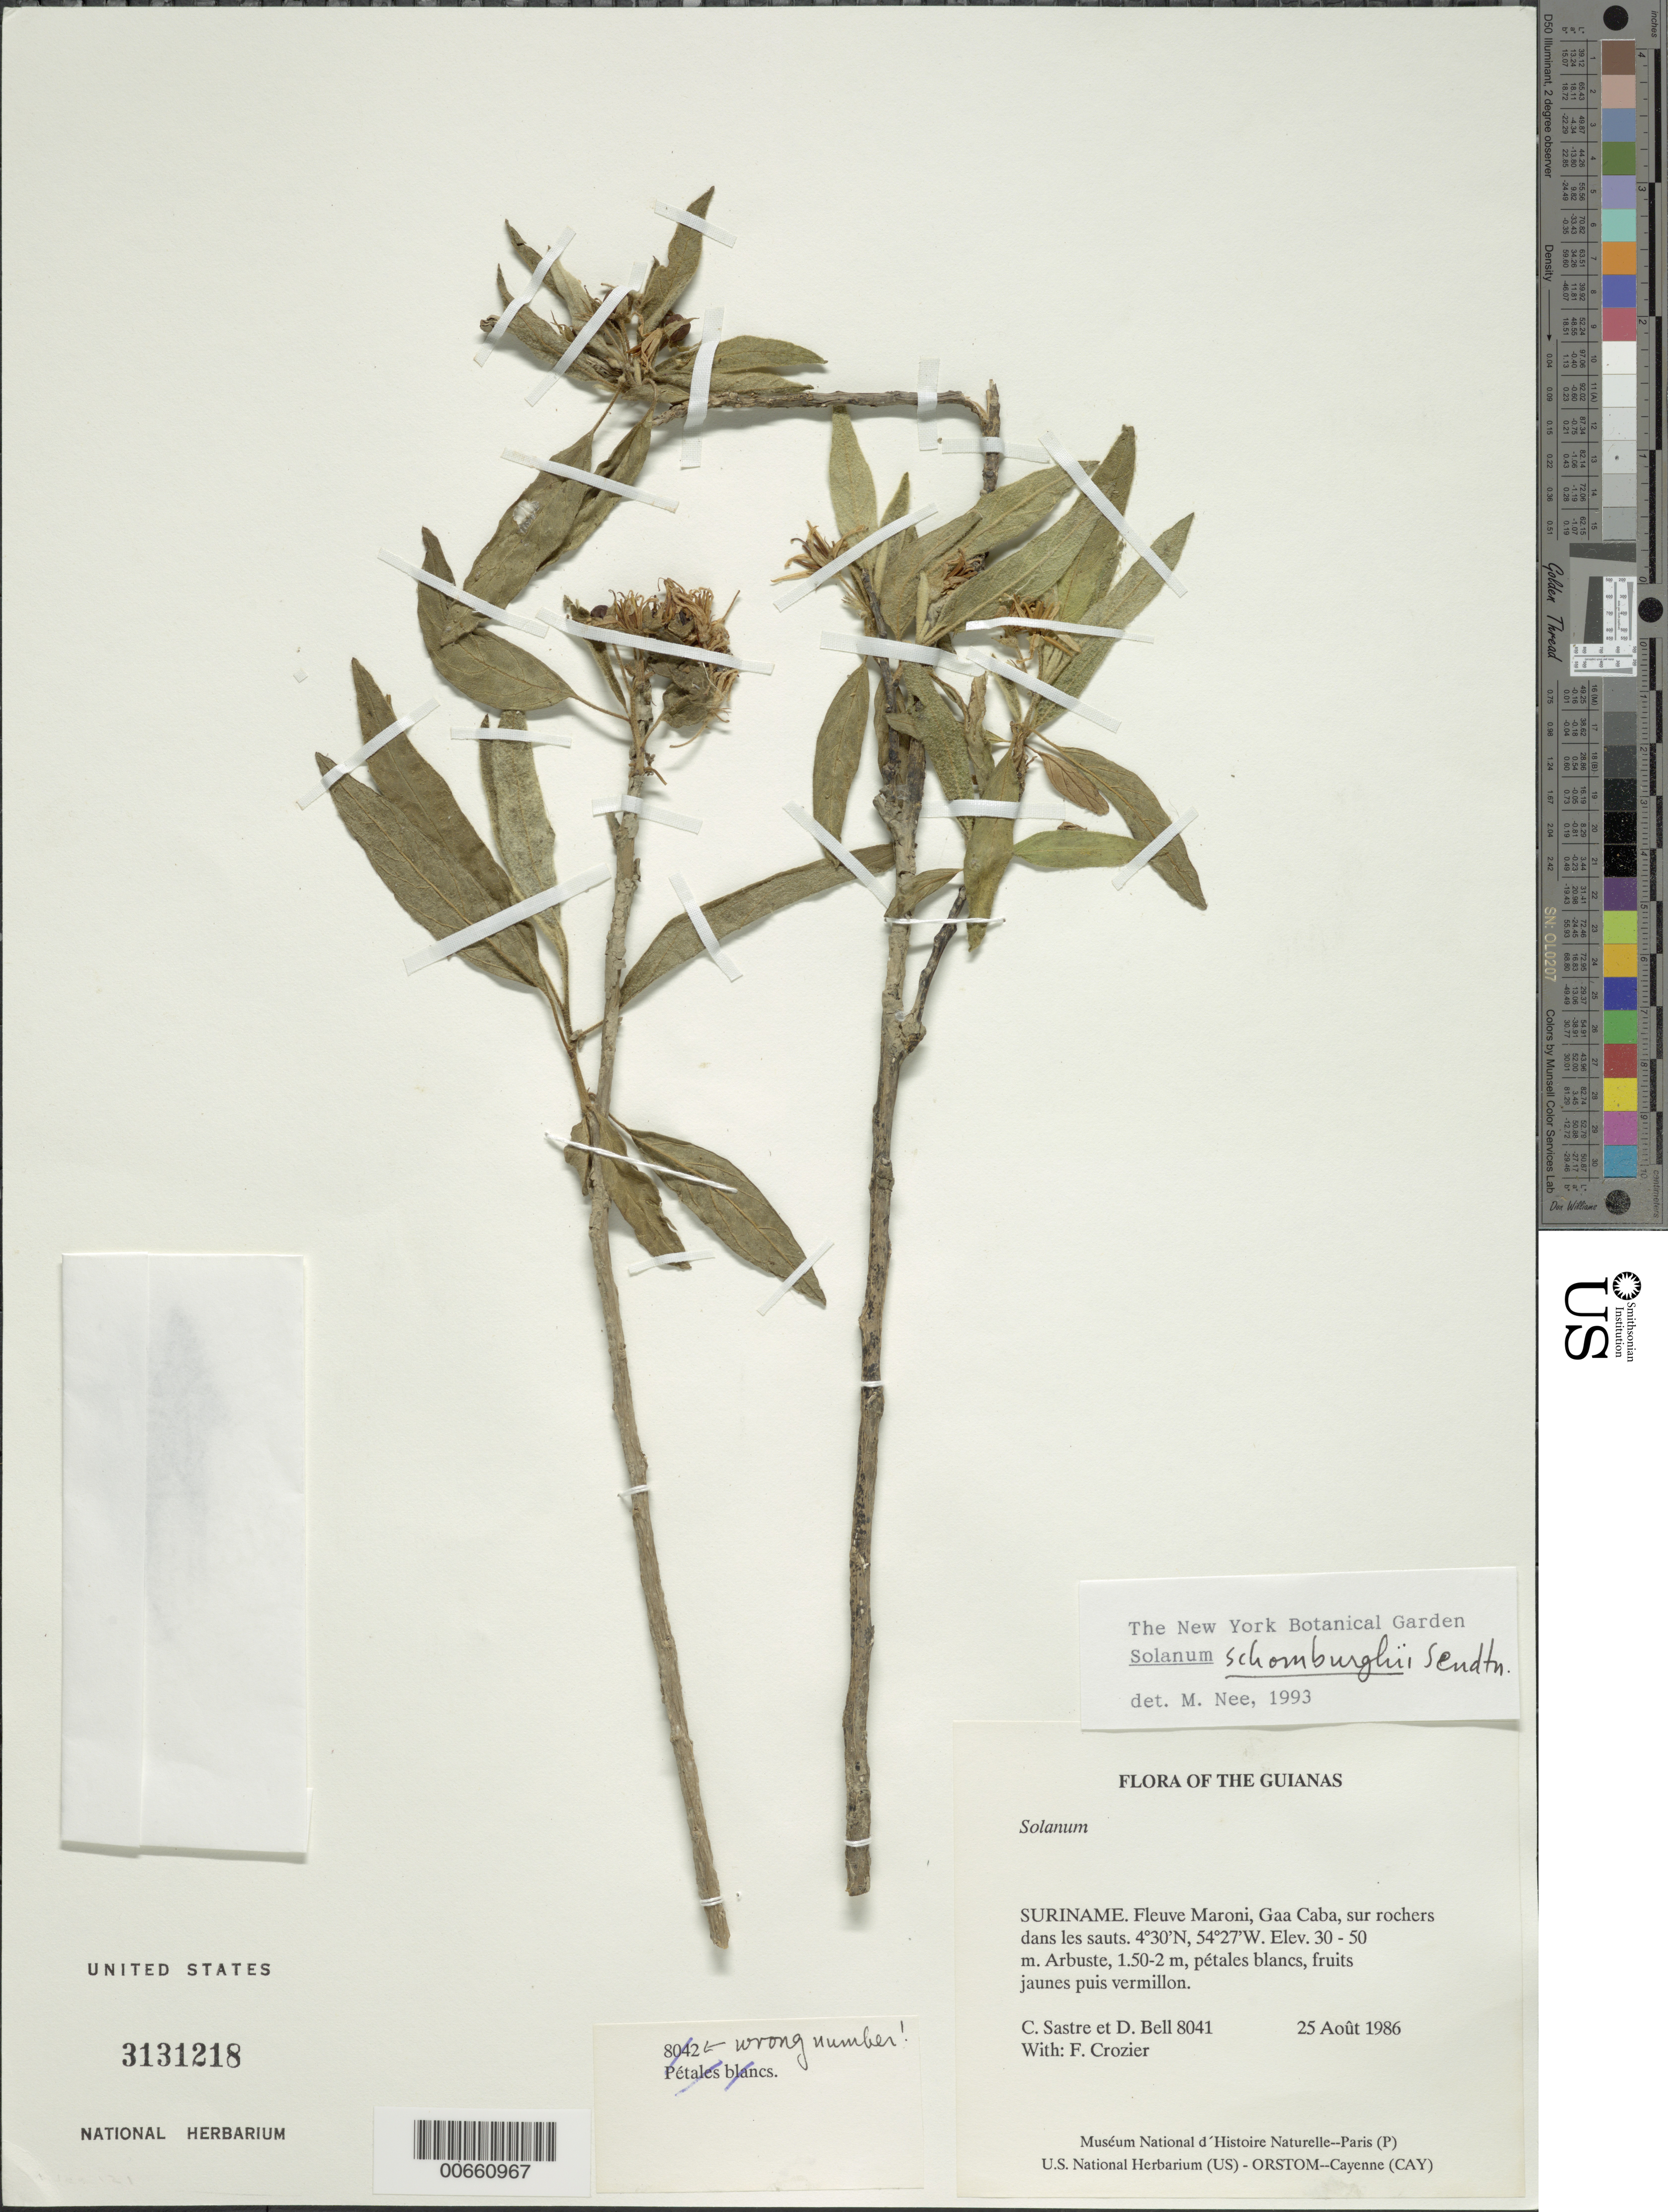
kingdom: Plantae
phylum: Tracheophyta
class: Magnoliopsida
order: Solanales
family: Solanaceae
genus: Solanum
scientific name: Solanum schomburghii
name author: Sendtn.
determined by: Nee, Michael H.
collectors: C. H. L. Sastre, D. Crozier & F. Bell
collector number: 8041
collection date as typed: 8 Aug 1986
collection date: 1986-08-08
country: Suriname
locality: Fleuve Maroni, Gaa Caba, sur rochers dans les sauts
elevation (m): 30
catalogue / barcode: US 3131218